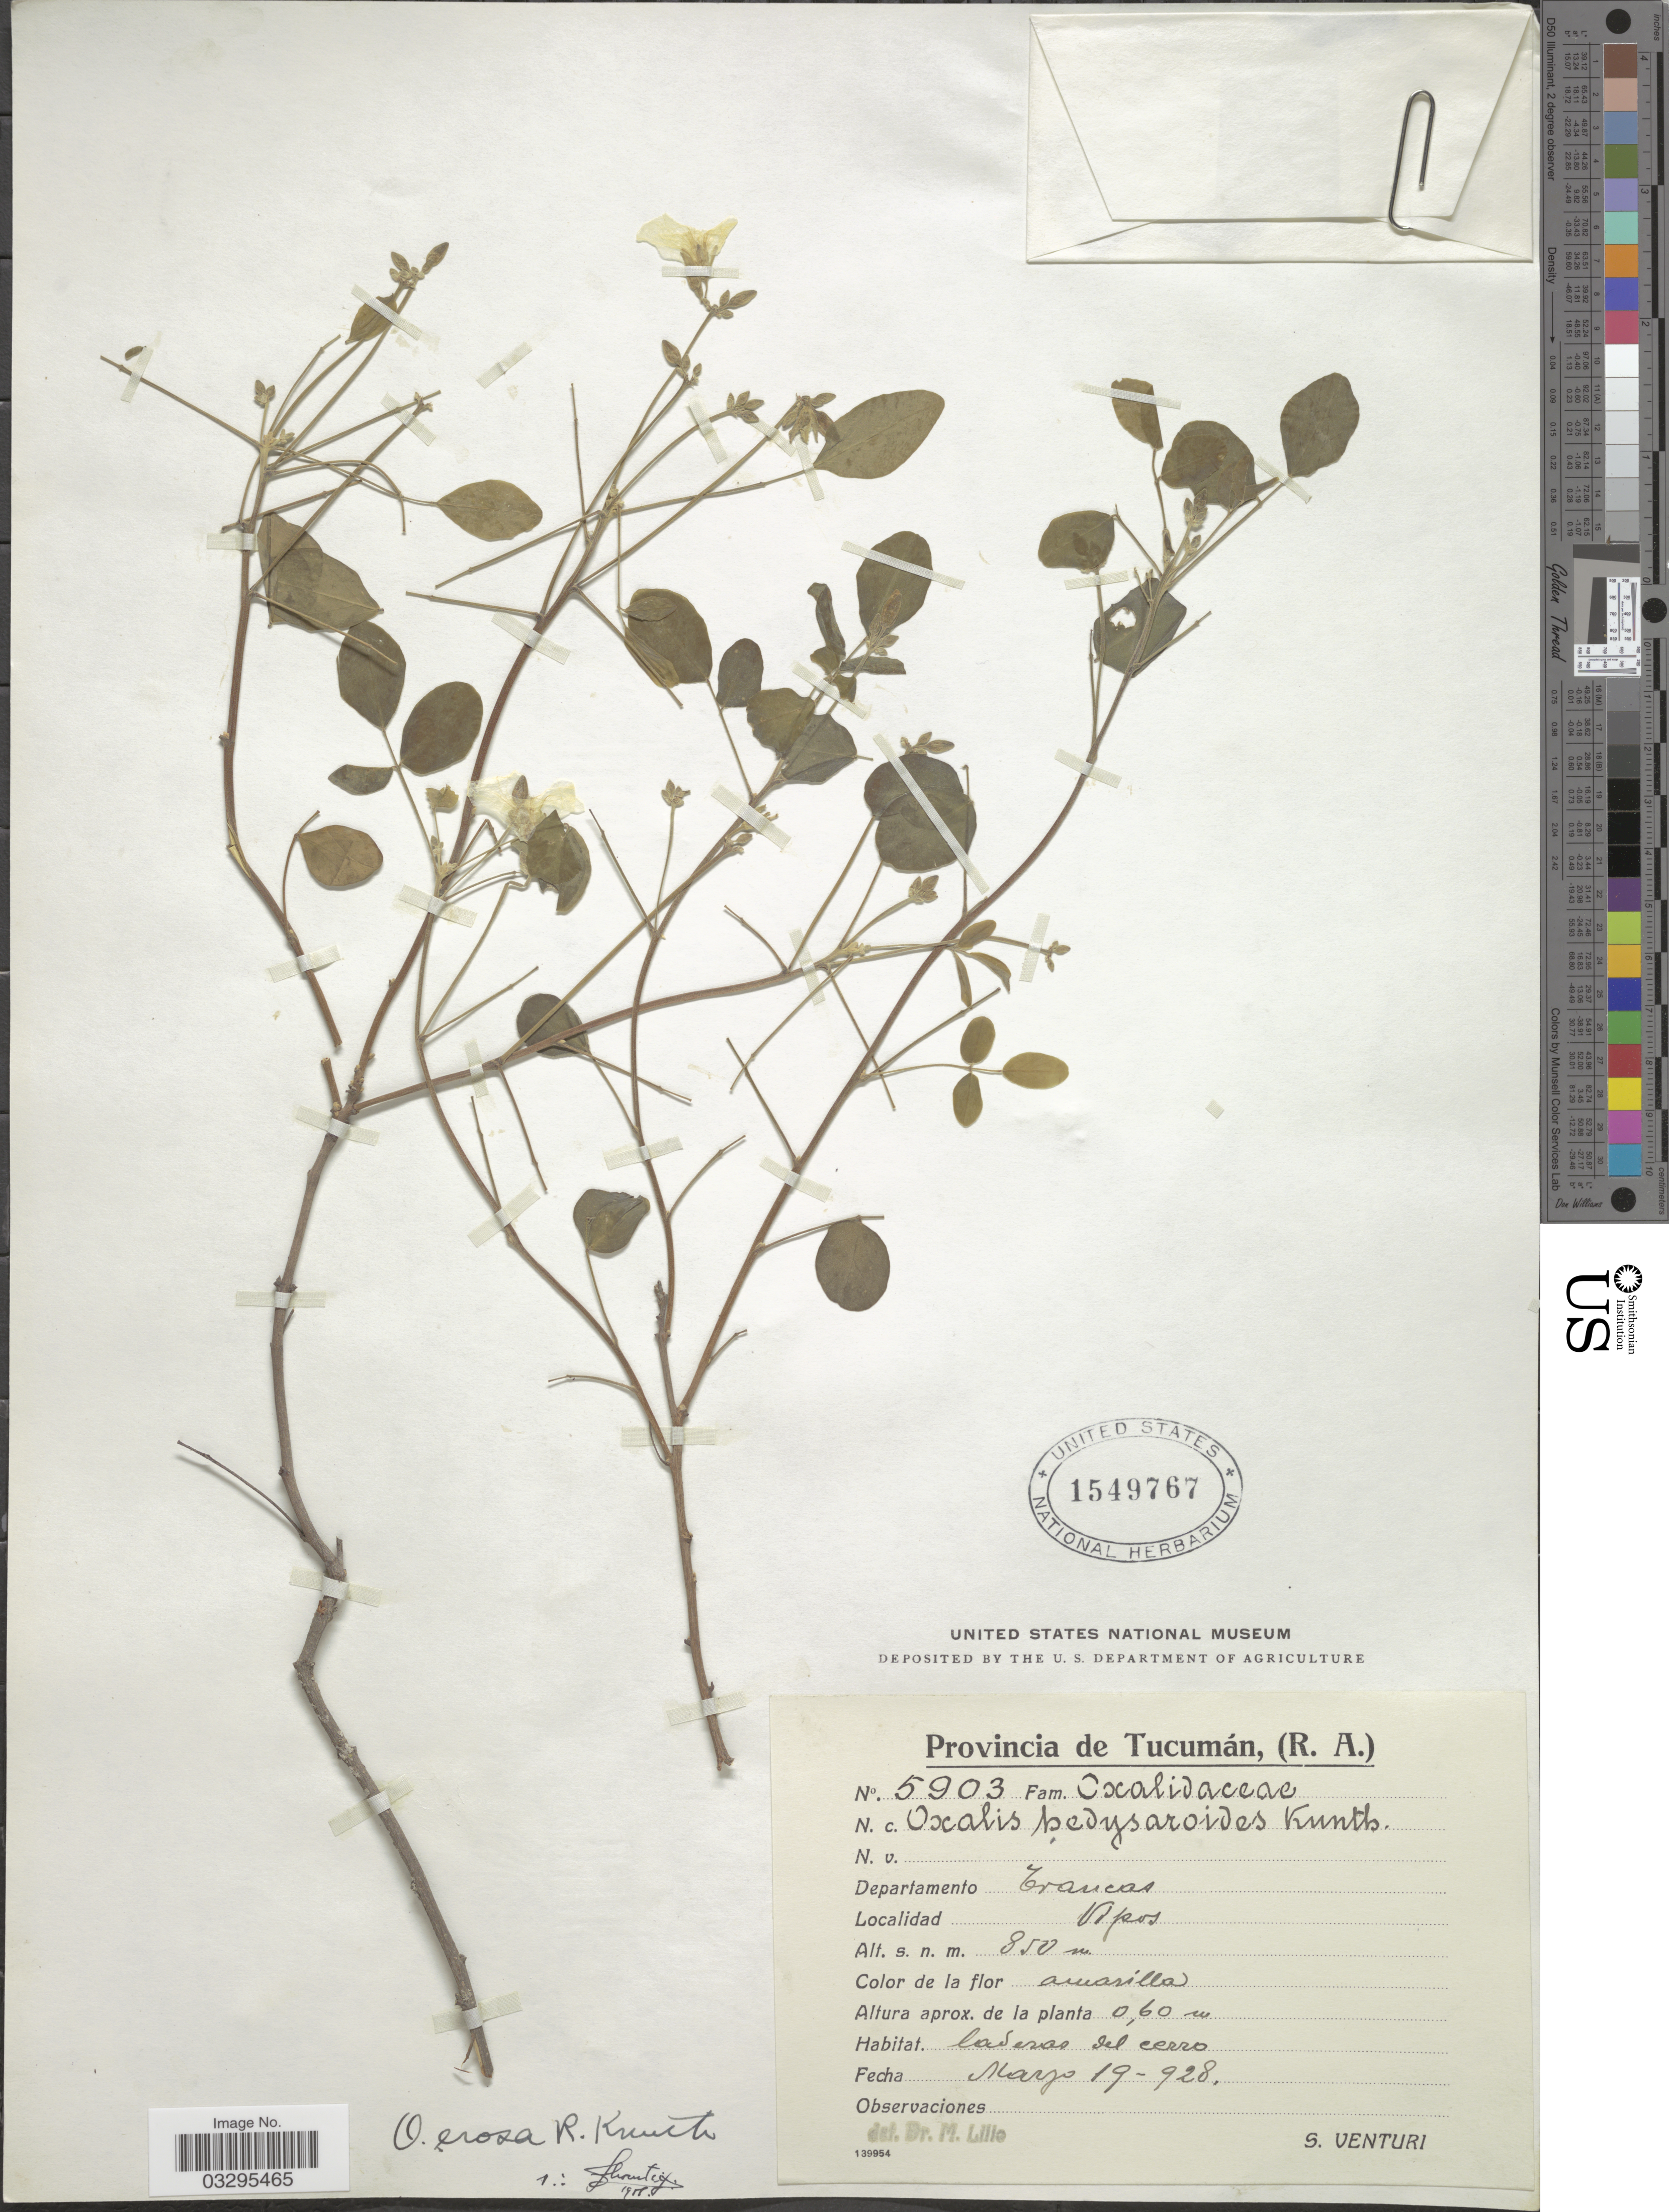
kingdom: Plantae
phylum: Tracheophyta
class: Magnoliopsida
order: Oxalidales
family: Oxalidaceae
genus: Oxalis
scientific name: Oxalis erosa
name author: R. Knuth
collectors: S. Venturi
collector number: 5903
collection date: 1928-03-19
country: Argentina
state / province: Tucuman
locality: Departamento Trancas. Vipos.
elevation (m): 850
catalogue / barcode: US 1549767